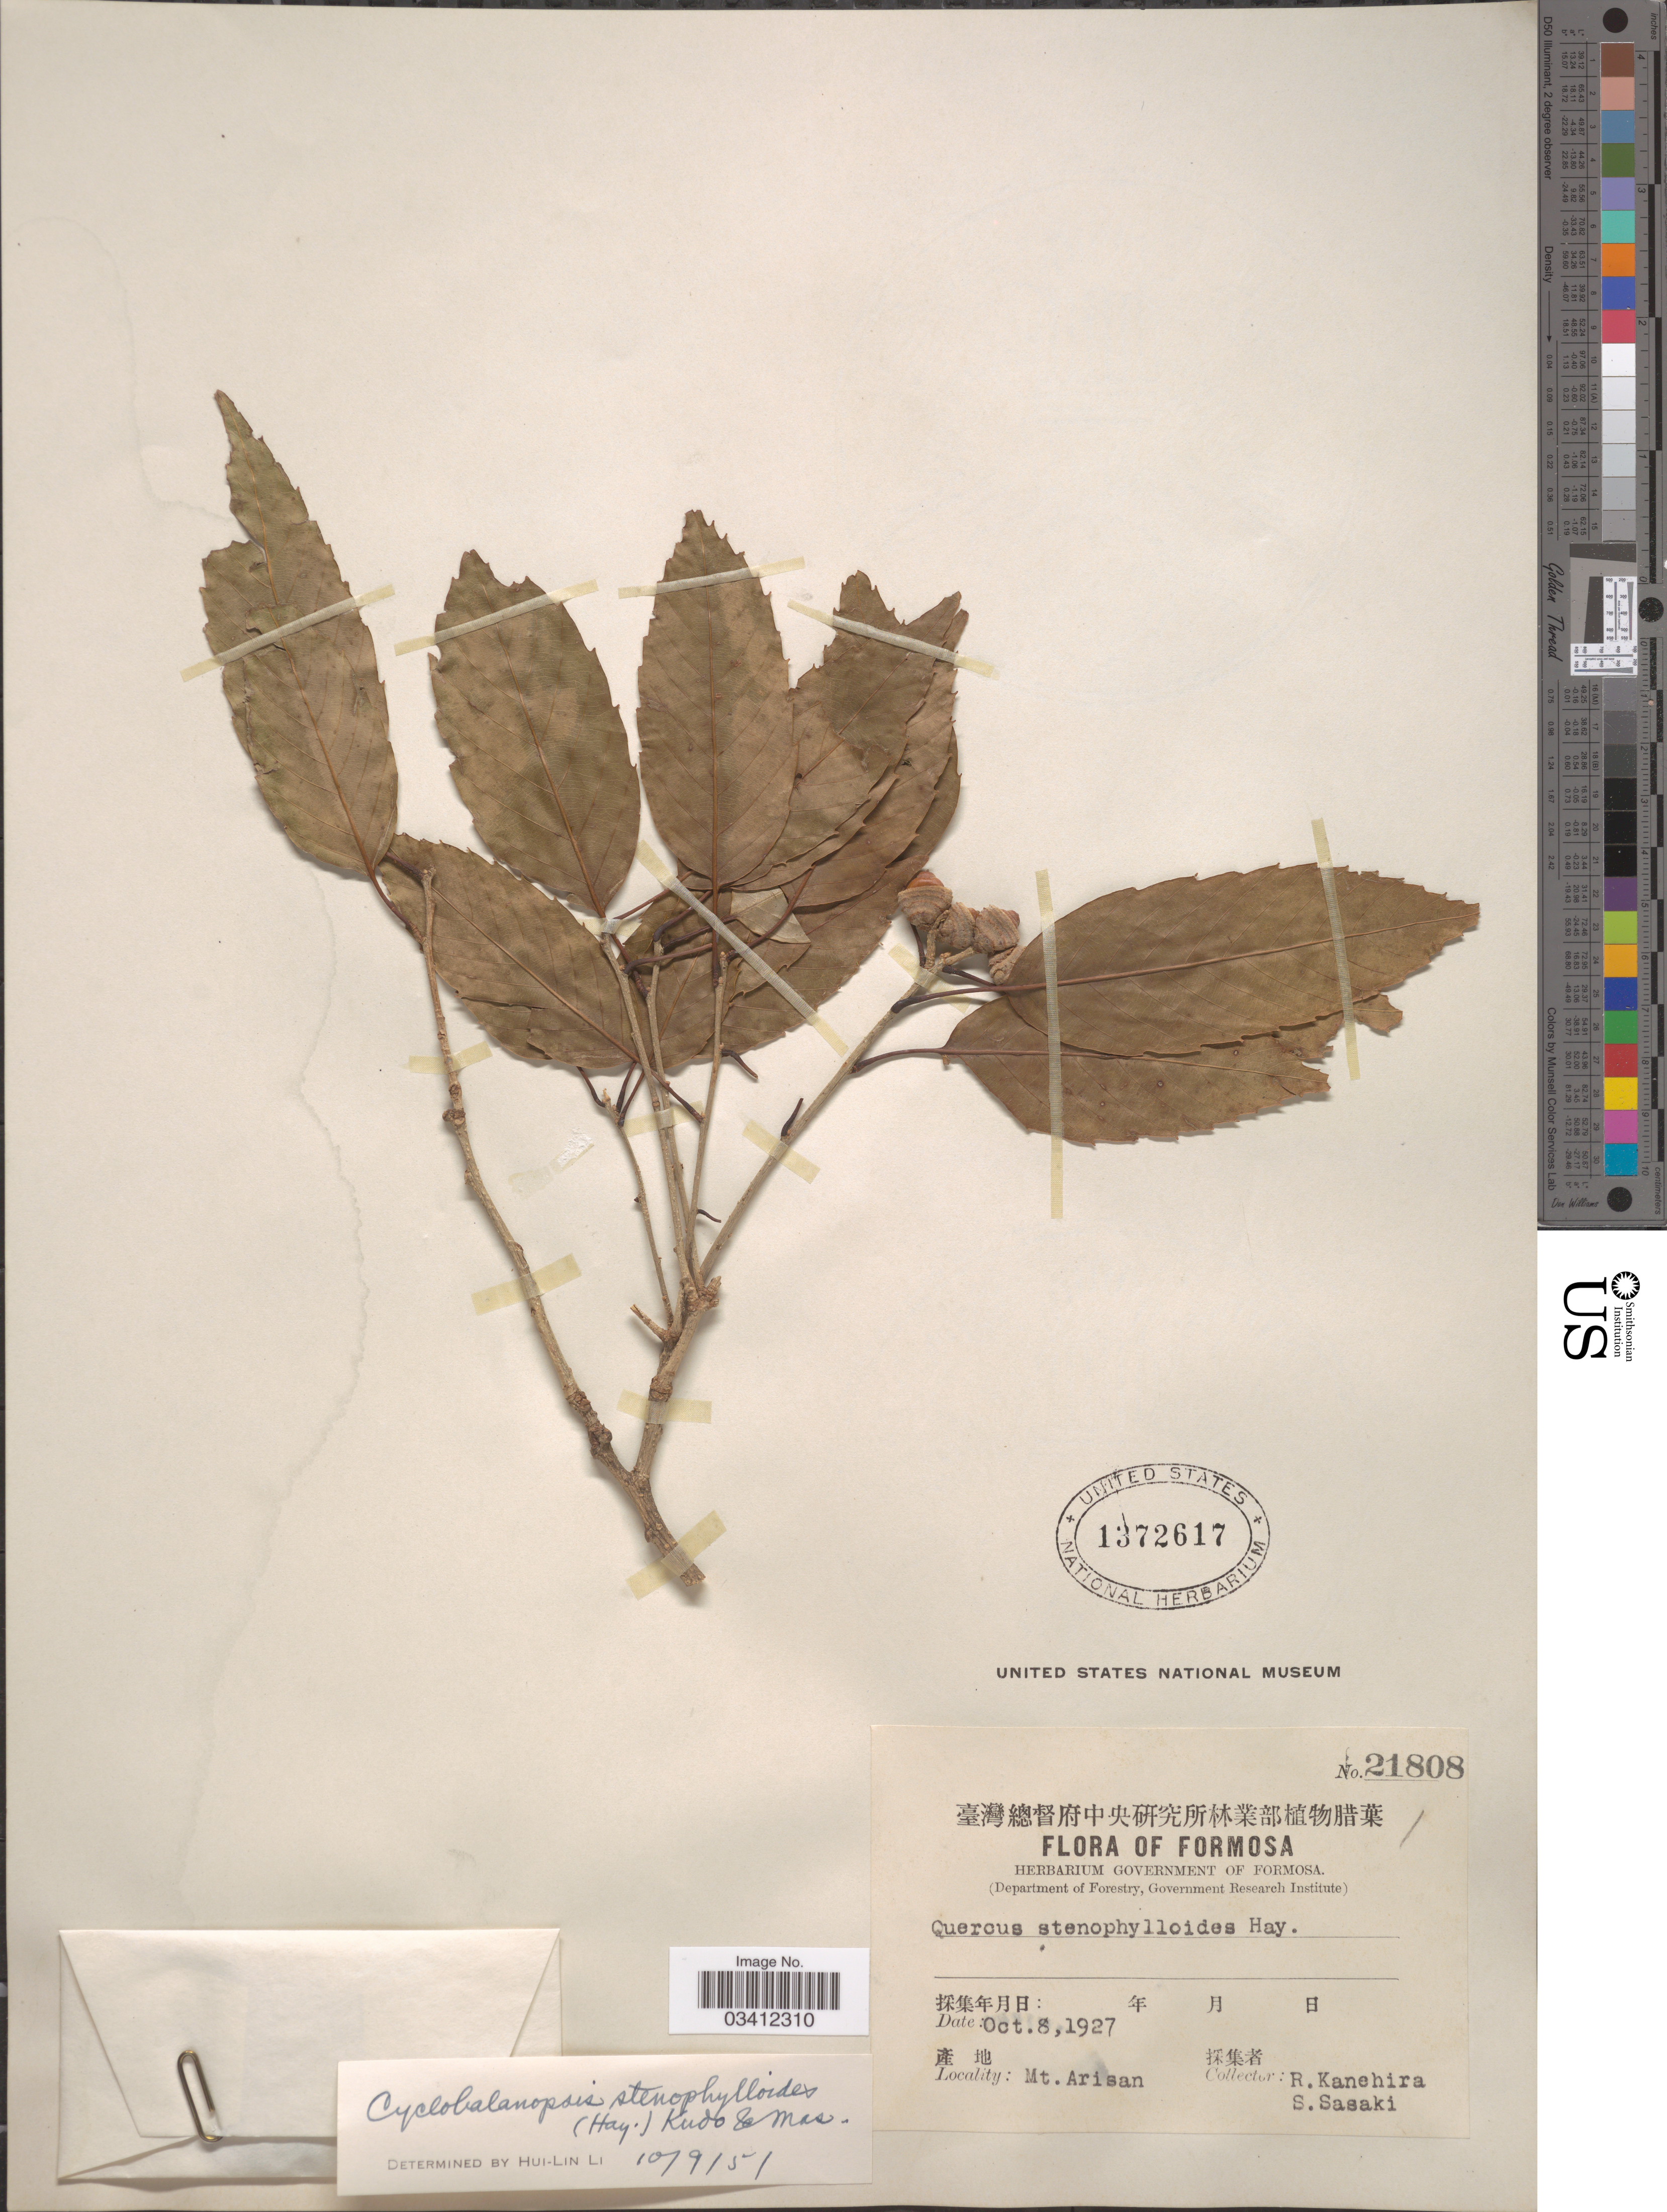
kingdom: Plantae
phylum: Tracheophyta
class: Magnoliopsida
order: Fagales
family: Fagaceae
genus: Quercus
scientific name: Quercus stenophylloides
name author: Hayata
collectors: R. Kanehira & S. Sasaki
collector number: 21808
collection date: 1927-10-08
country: Taiwan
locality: Formosa. Mt. Arisan.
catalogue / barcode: US 1372617